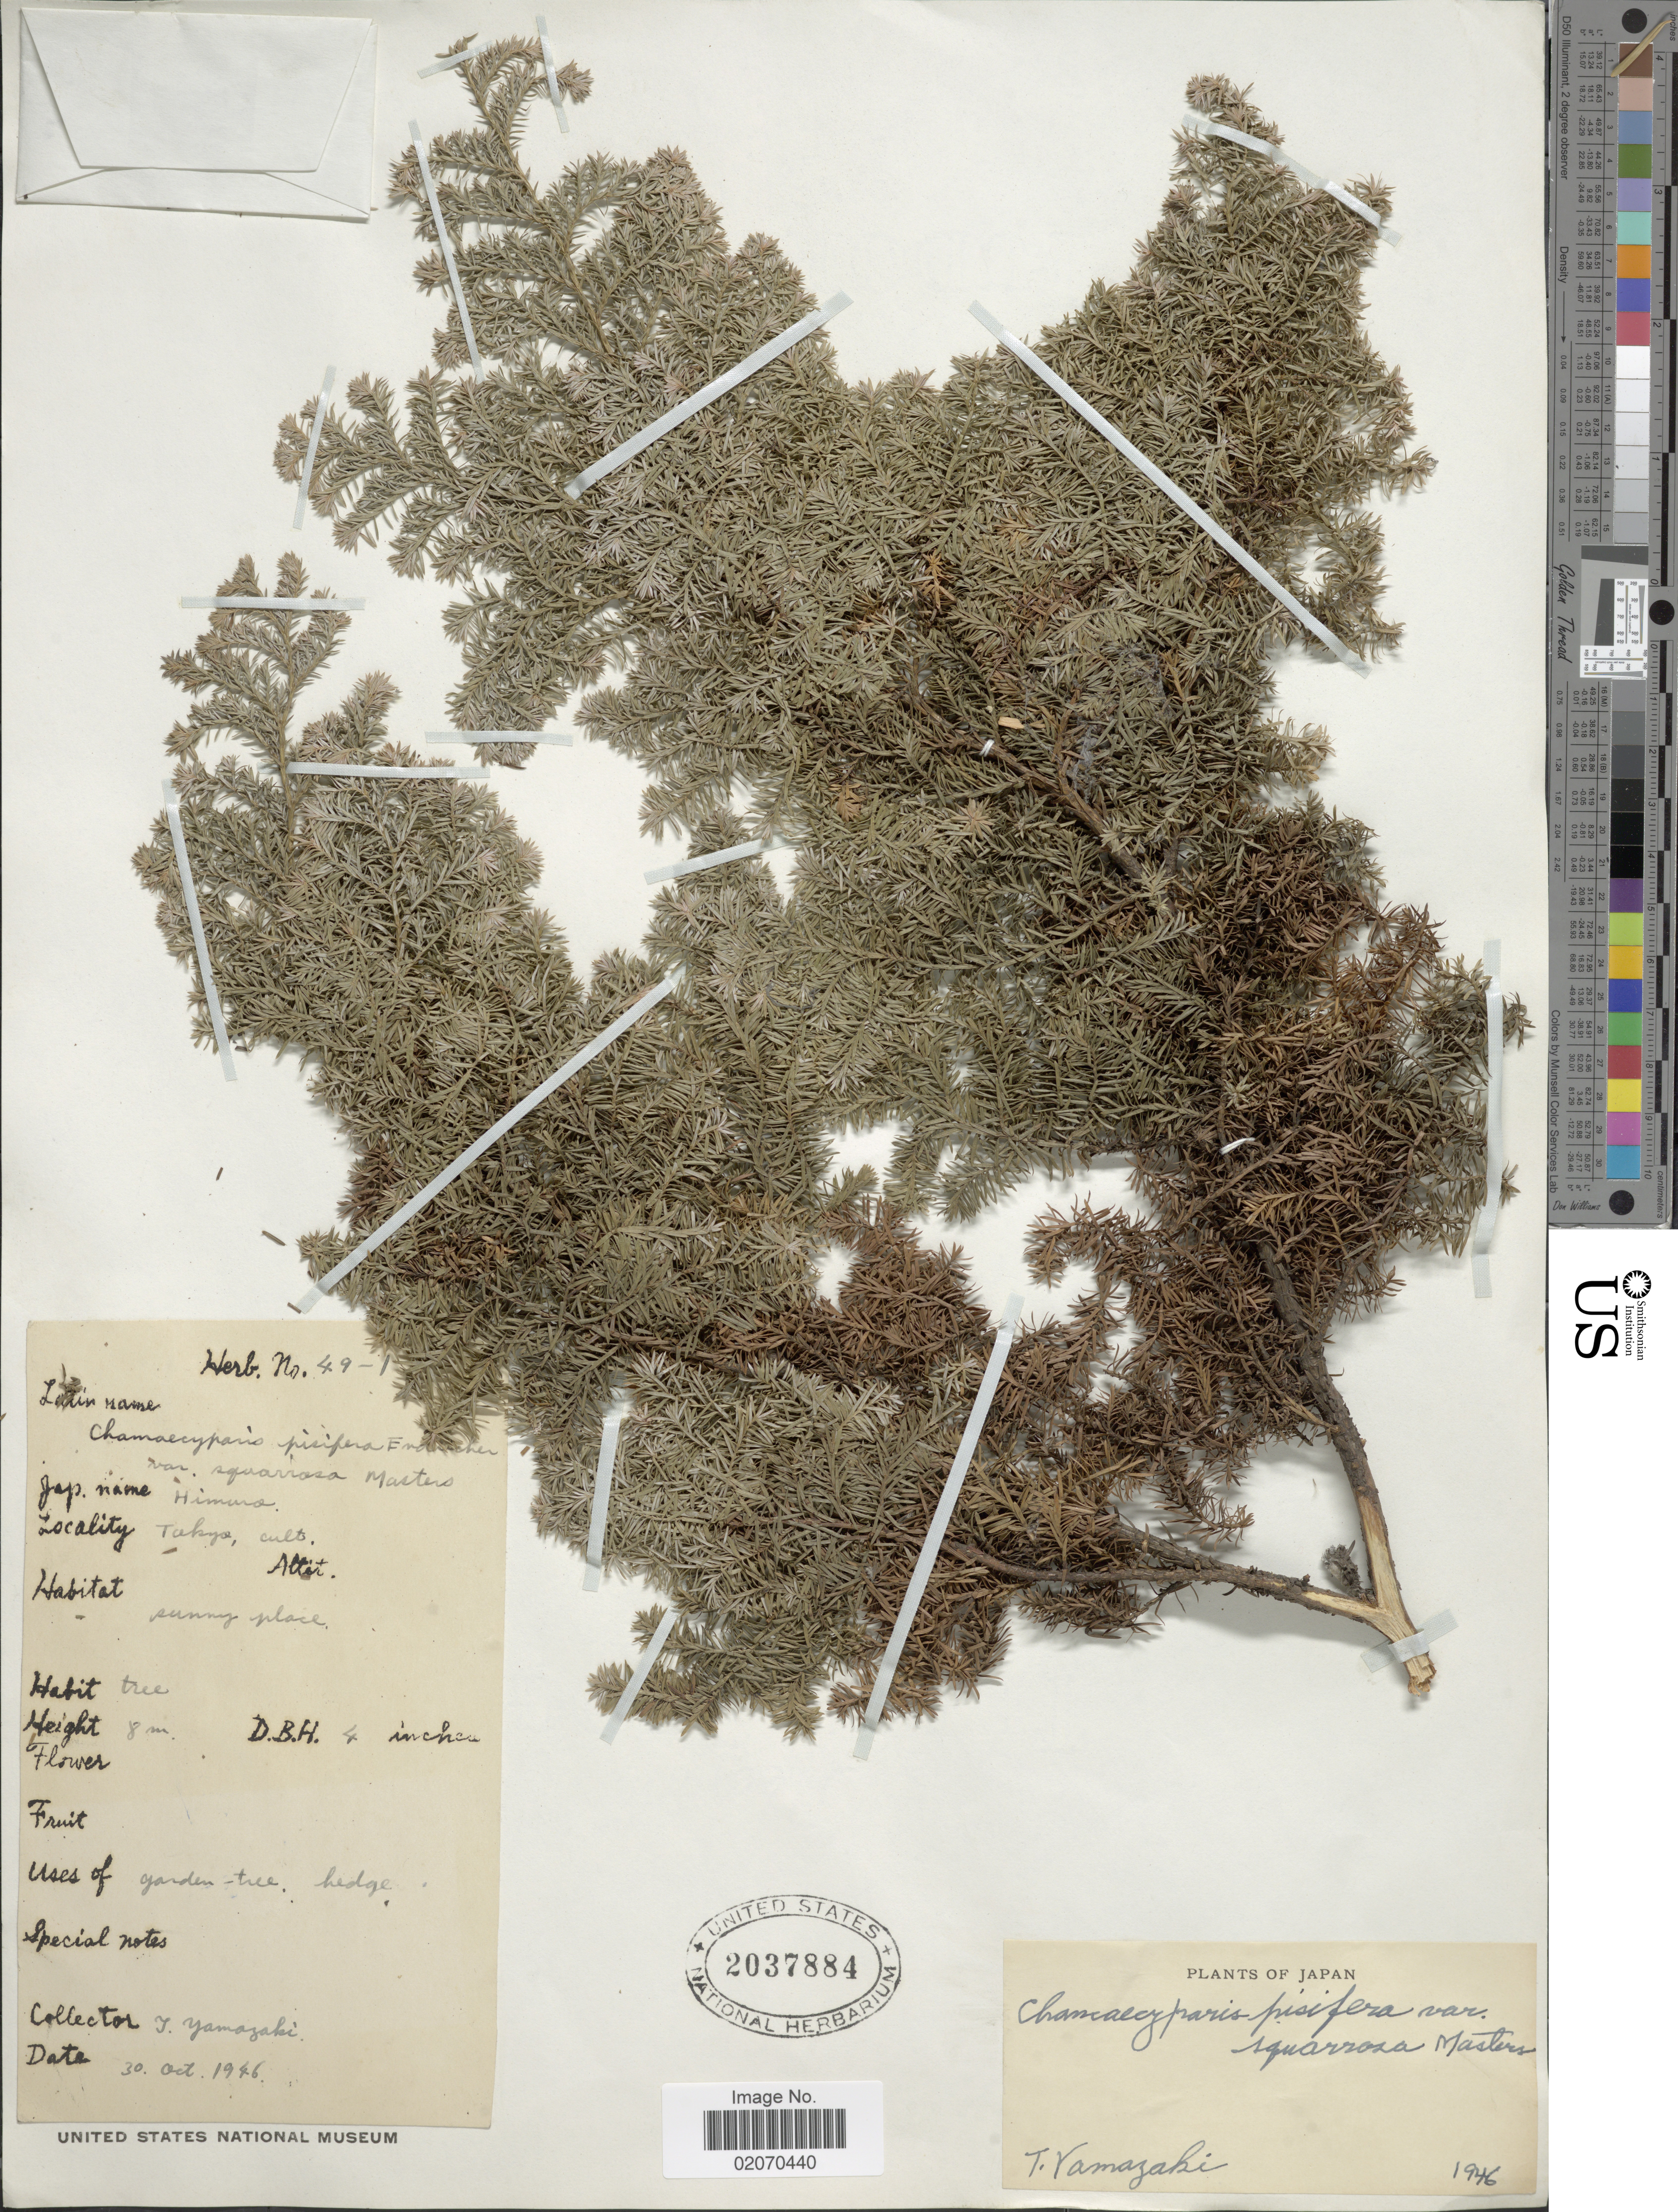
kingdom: Plantae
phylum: Tracheophyta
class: Pinopsida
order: Pinales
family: Cupressaceae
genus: Chamaecyparis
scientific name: Chamaecyparis pisifera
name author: (Siebold & Zucc.) Endl.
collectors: T. Yamazaki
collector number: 49-1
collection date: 1946-10-30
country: Japan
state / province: Tokyo, Federal City of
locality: Tokyo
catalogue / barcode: US 2037884